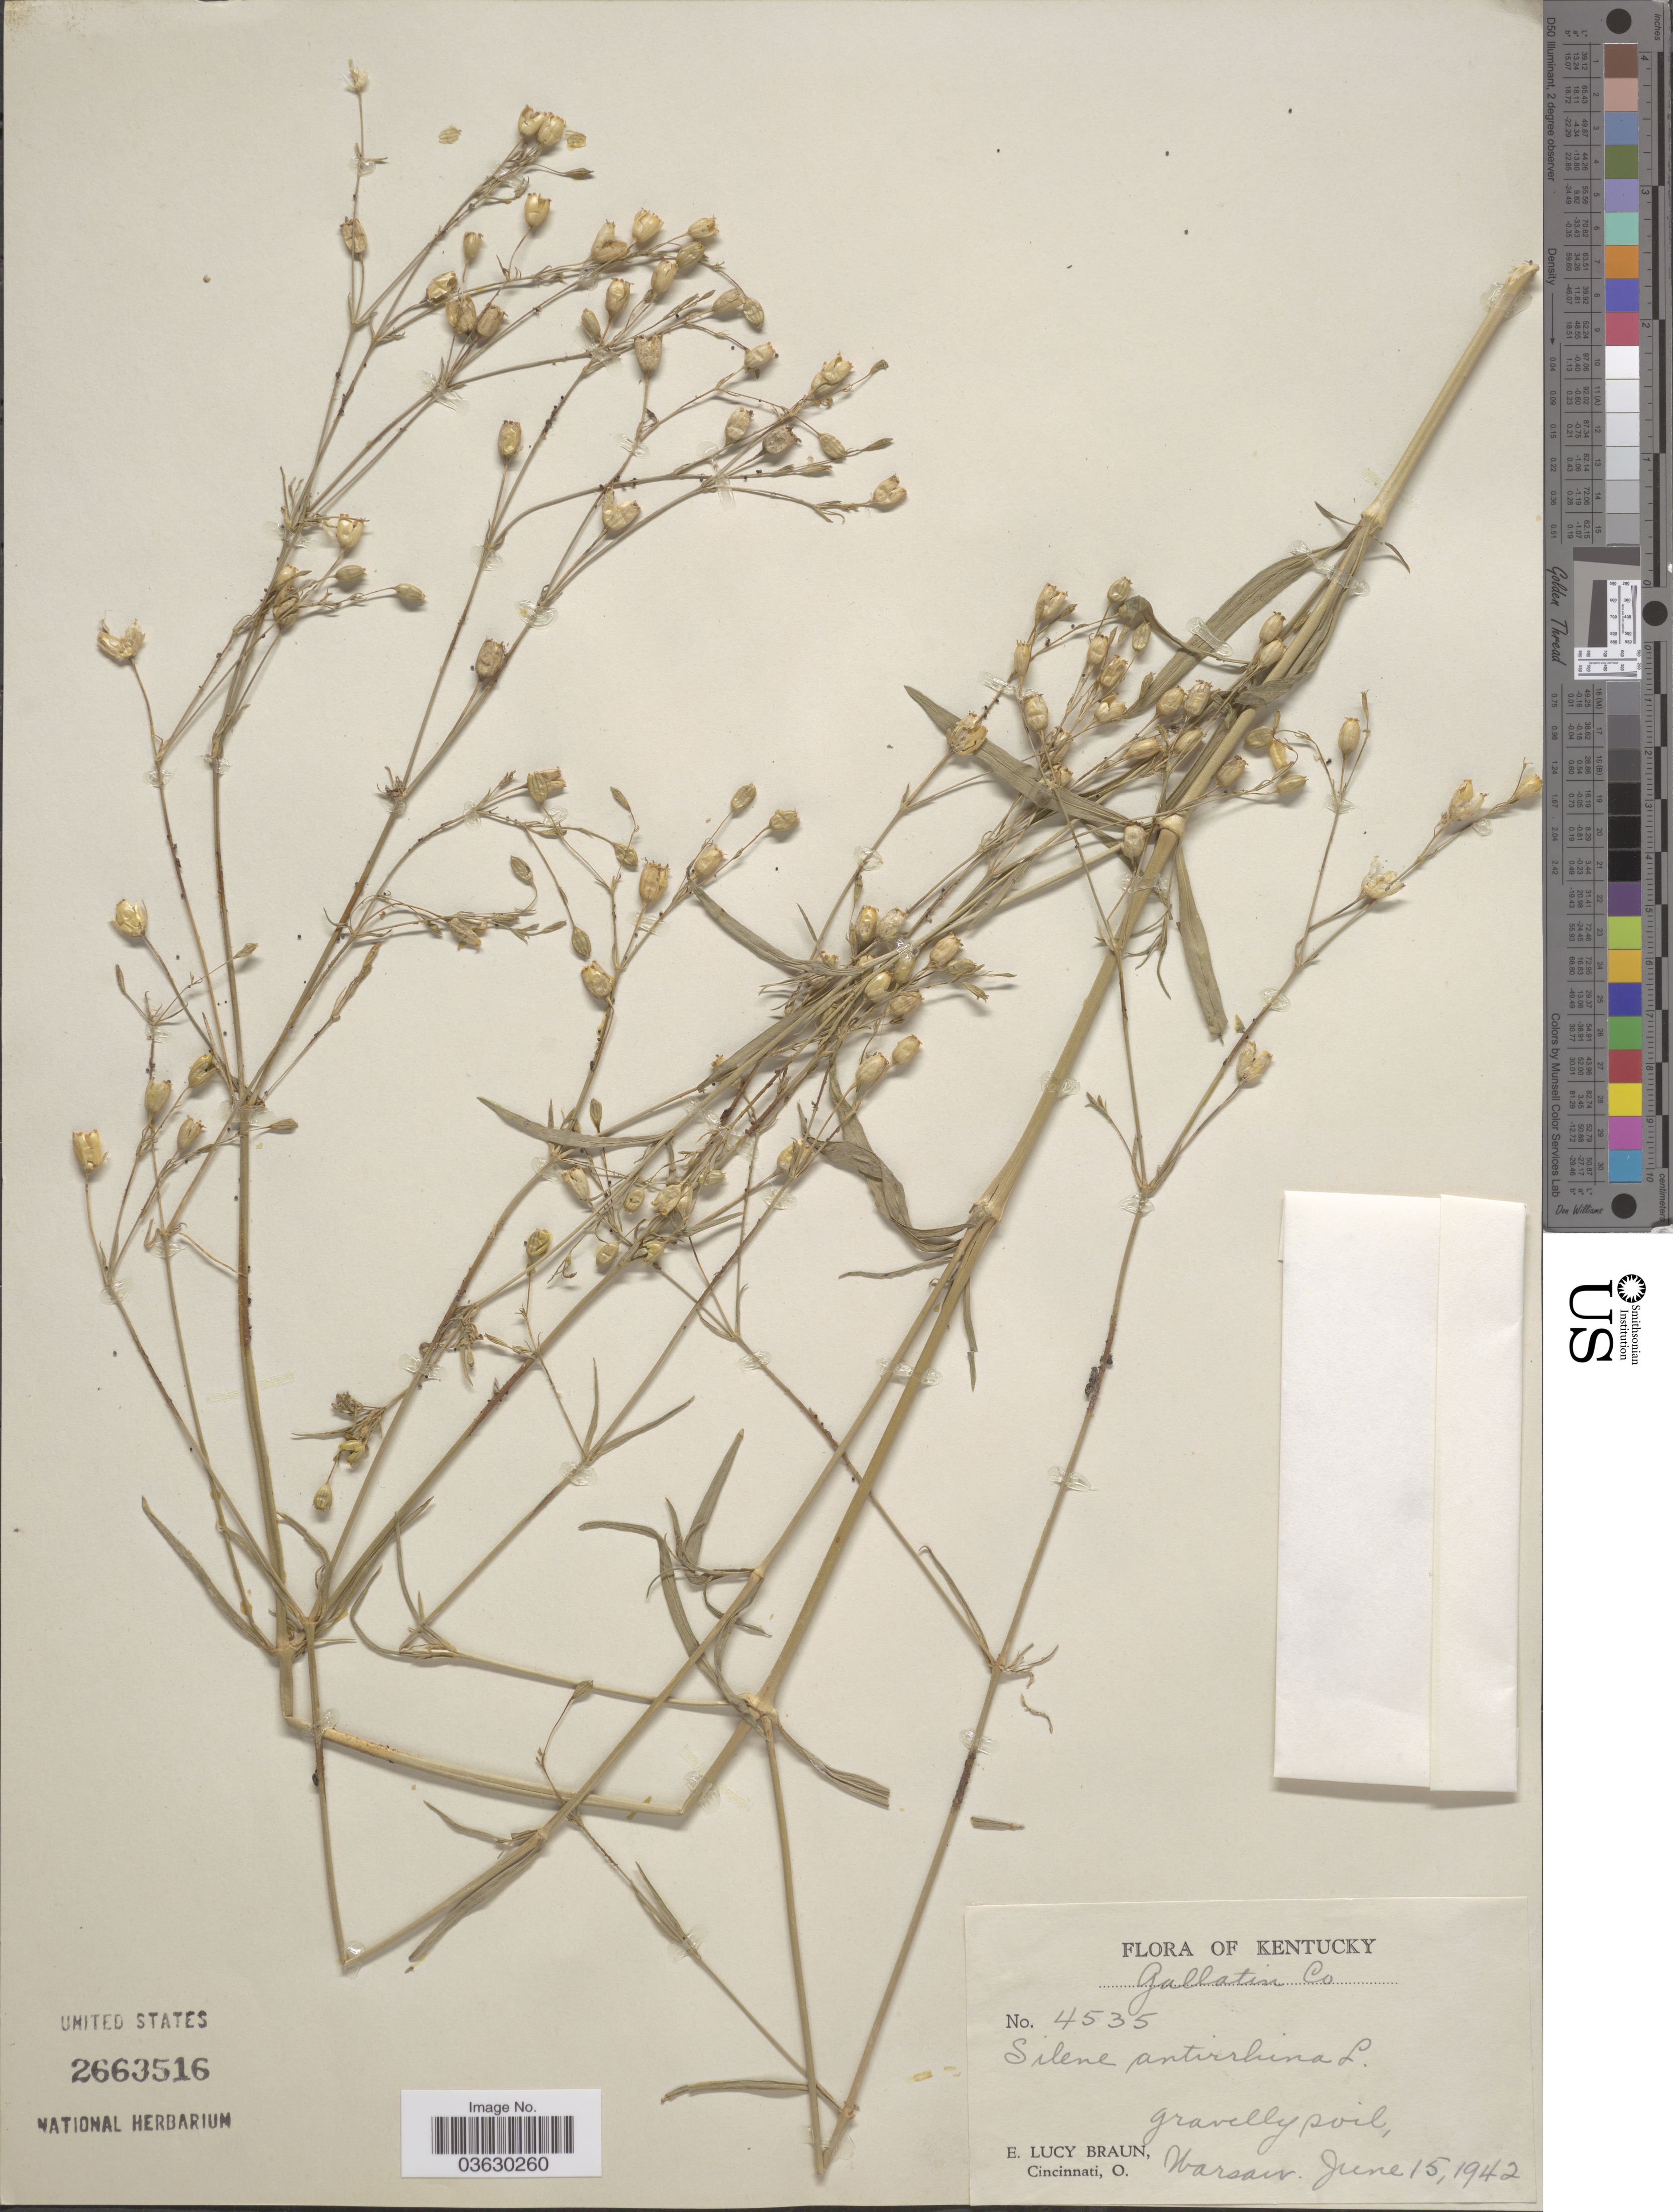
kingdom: Plantae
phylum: Tracheophyta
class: Magnoliopsida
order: Caryophyllales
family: Caryophyllaceae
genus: Silene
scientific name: Silene antirrhina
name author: L.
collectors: E. L. Braun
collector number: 4535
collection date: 1942-06-15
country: United States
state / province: Kentucky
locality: Gallatin Co. Warsaw.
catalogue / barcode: US 2663516